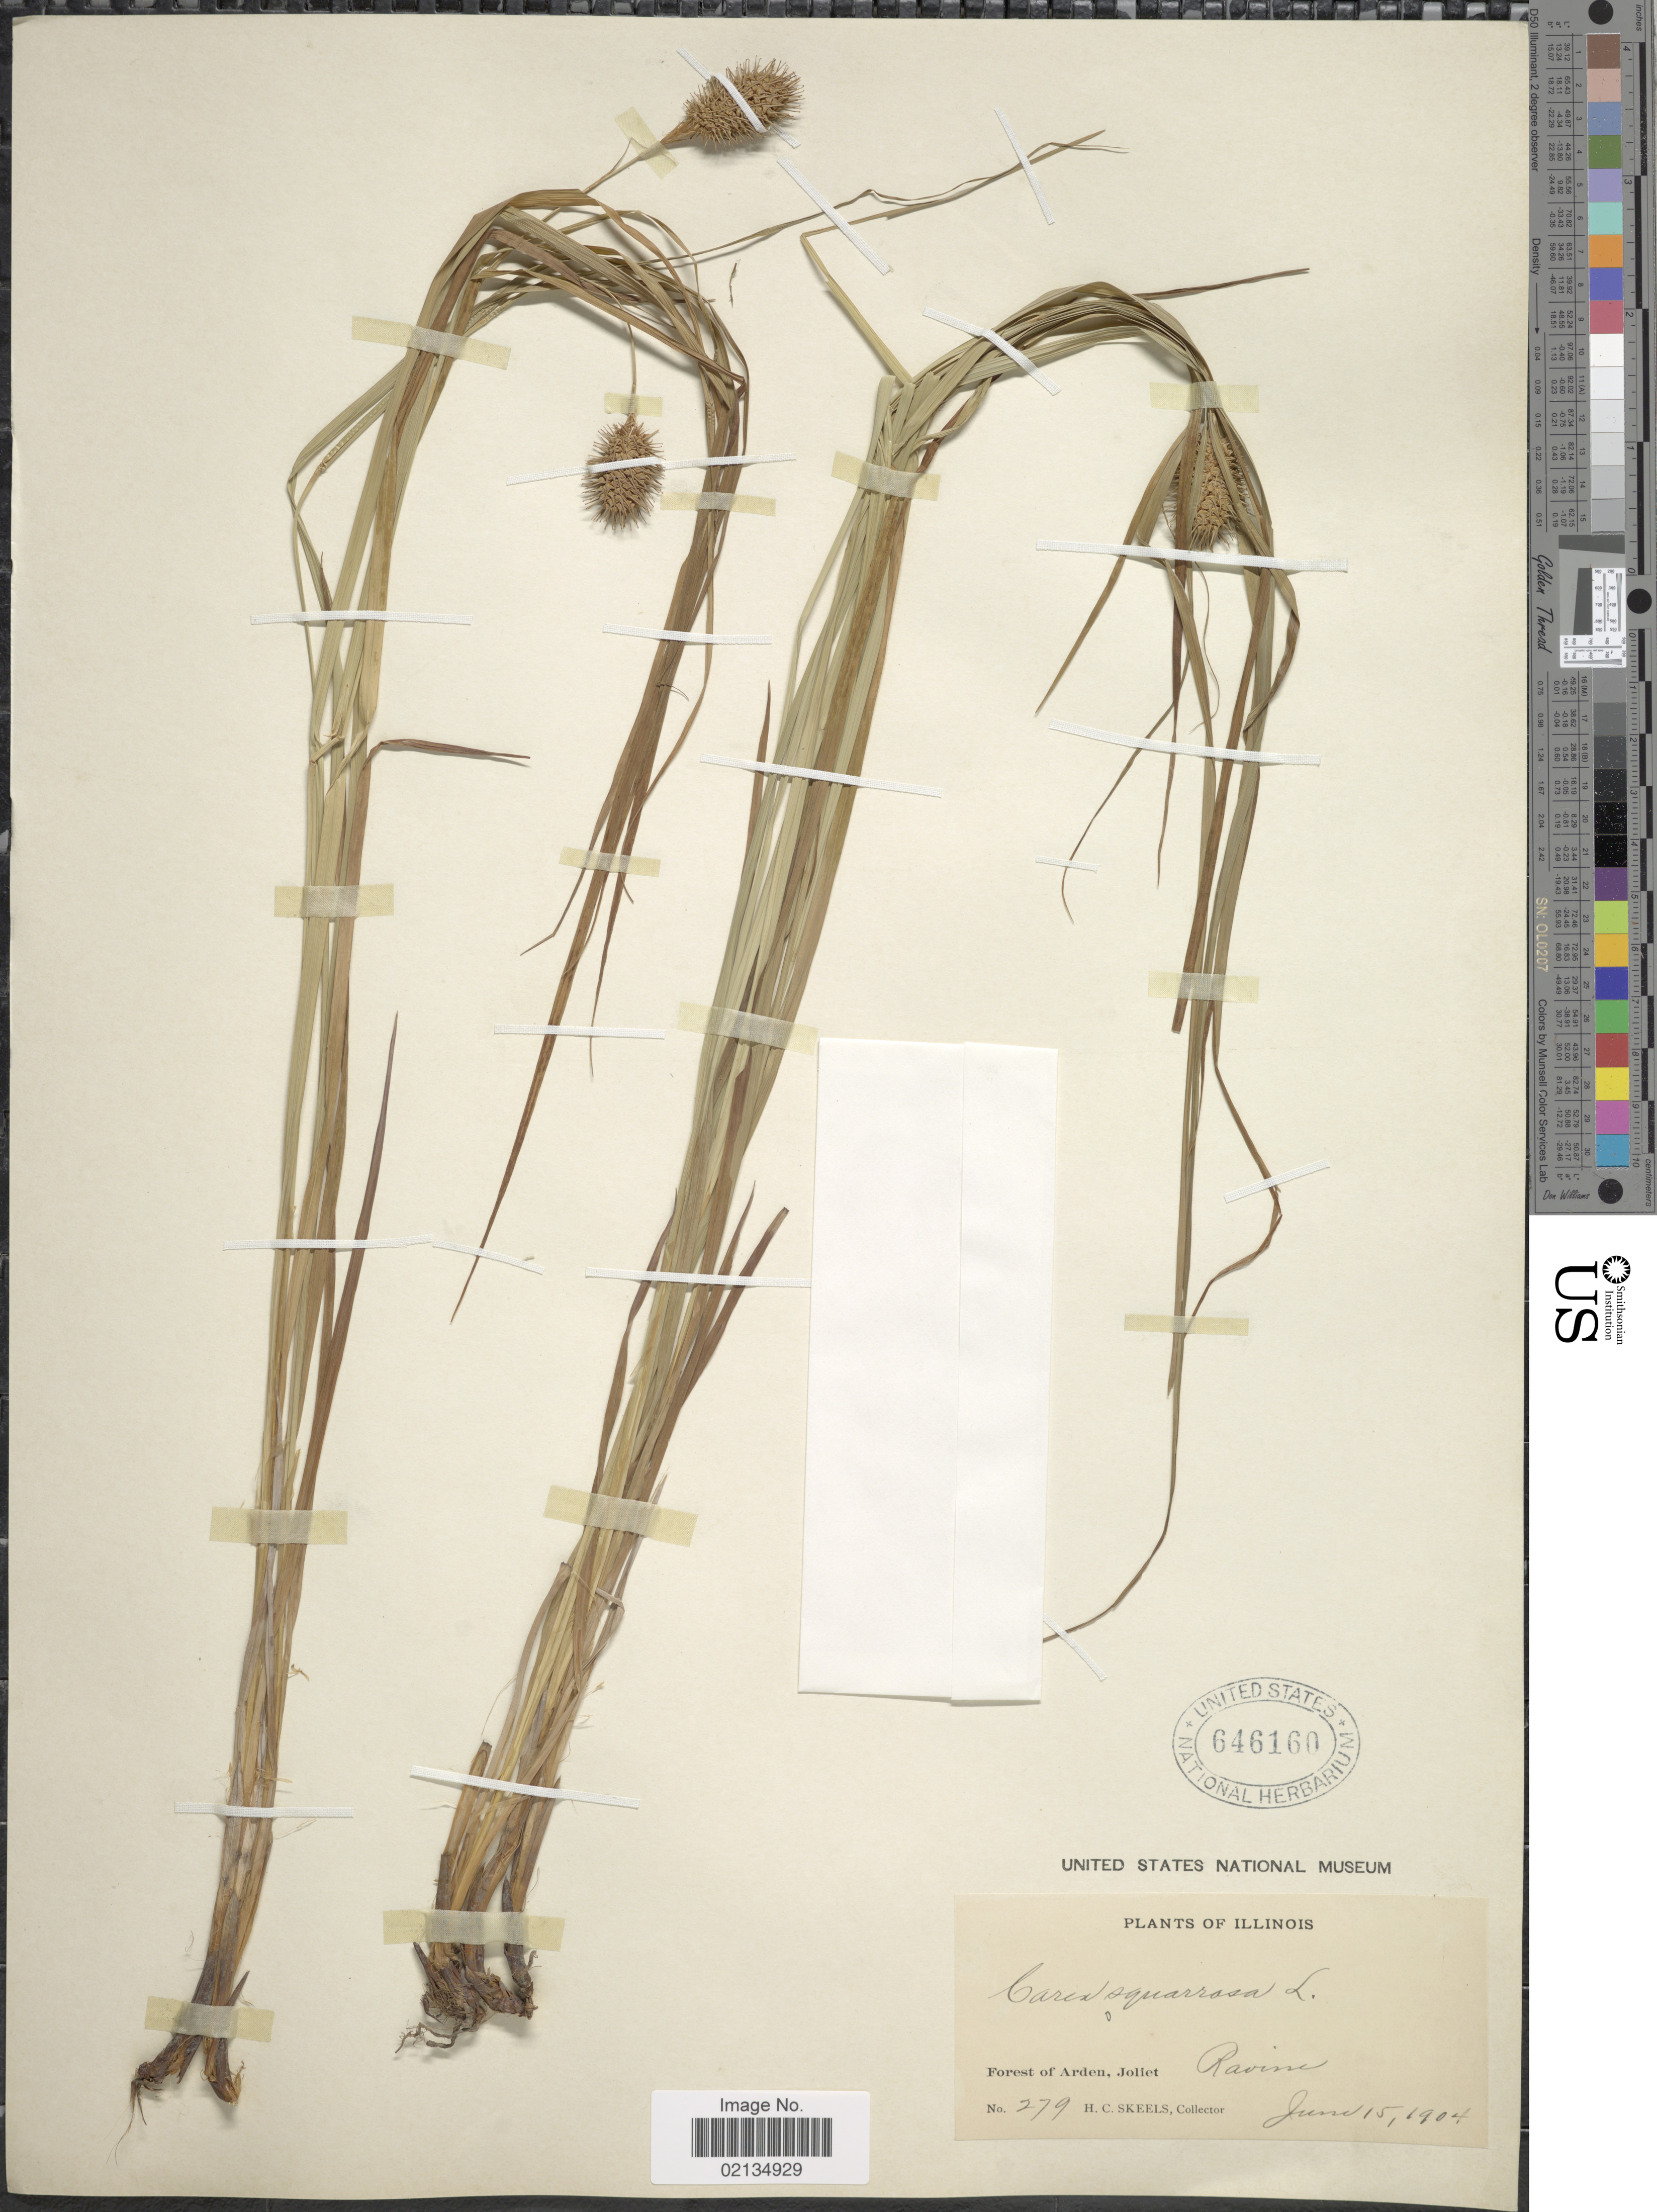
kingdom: Plantae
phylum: Tracheophyta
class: Liliopsida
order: Poales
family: Cyperaceae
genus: Carex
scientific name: Carex squarrosa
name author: L.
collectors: H. Skeels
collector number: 279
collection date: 1904-06-15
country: United States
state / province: Illinois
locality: Illinois, Forest of Arden, Joliet. Ravine.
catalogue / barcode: US 646160